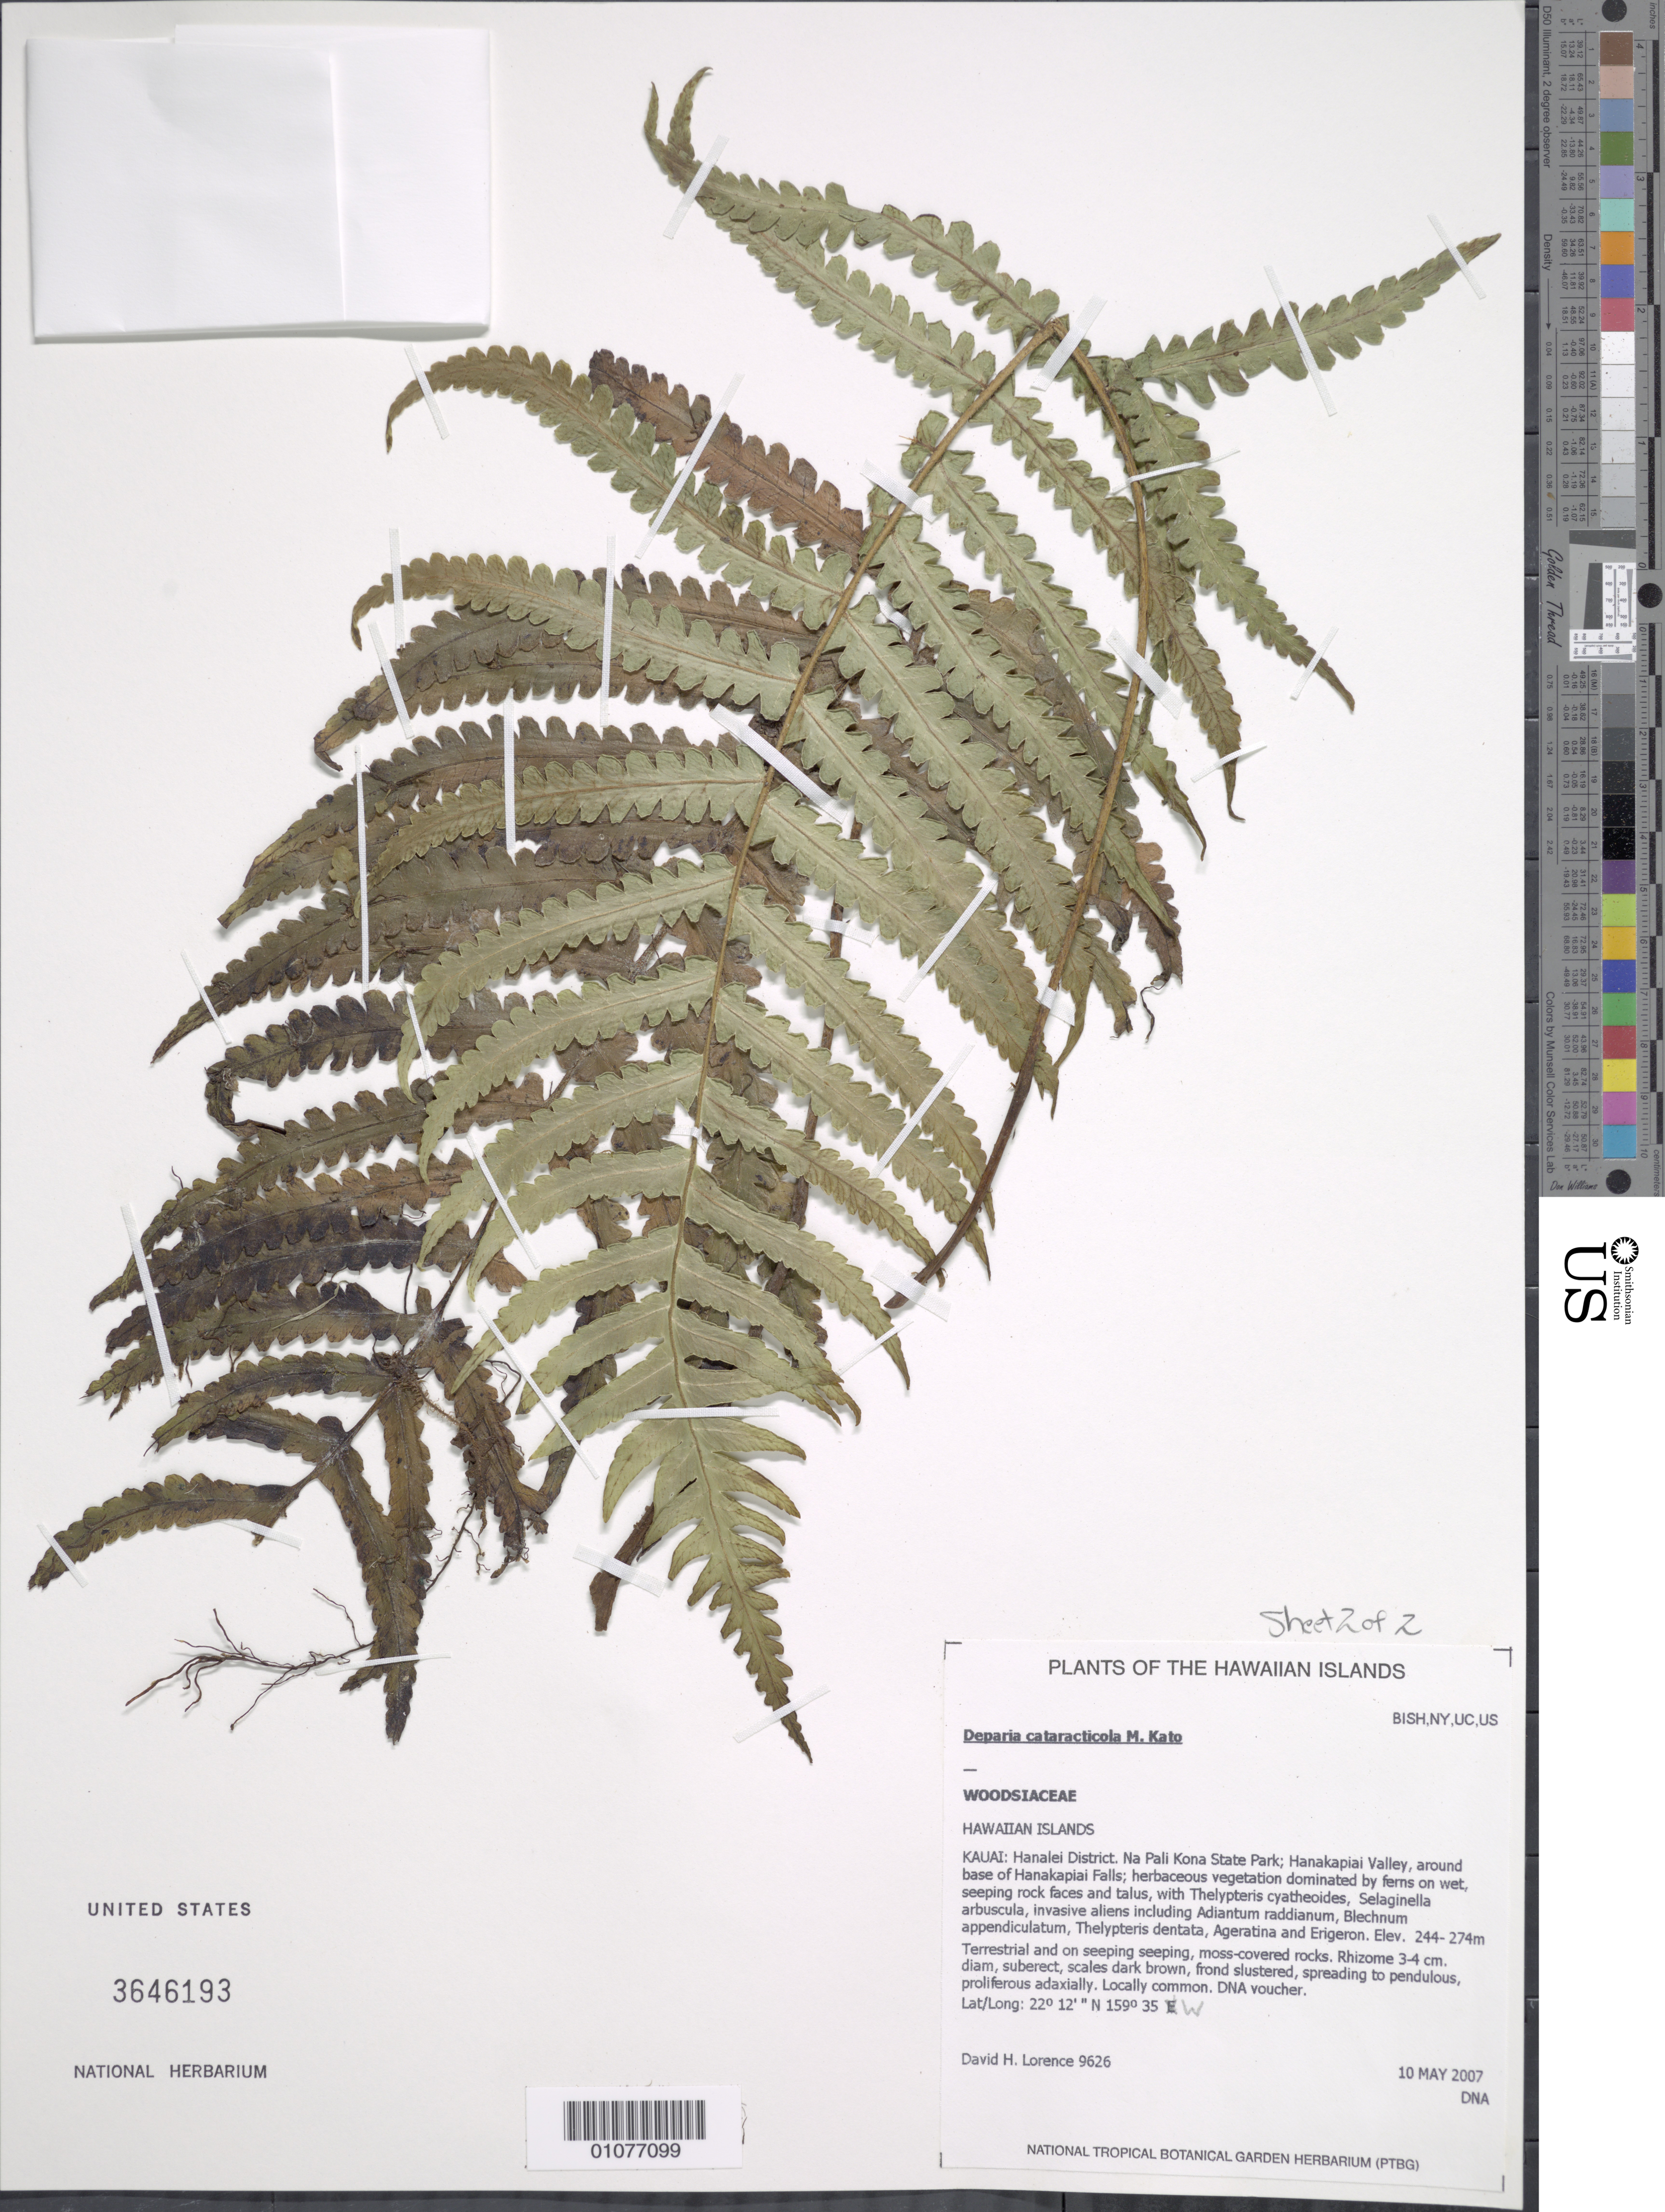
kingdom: Plantae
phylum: Tracheophyta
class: Polypodiopsida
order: Polypodiales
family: Athyriaceae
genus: Deparia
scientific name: Deparia cataracticola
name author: M. Kato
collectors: D. Lorence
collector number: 9626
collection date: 2007-05-10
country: United States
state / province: Hawaii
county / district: Kauai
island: Kaua'i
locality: Hanalei District, Na Pali Kona State Park; Hanakapiai Valley, around base of Hanakapiai Falls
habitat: Herbaceous vegetation dominated by ferns on wet, seeping rock faces and talus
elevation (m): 244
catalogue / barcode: US 3646193